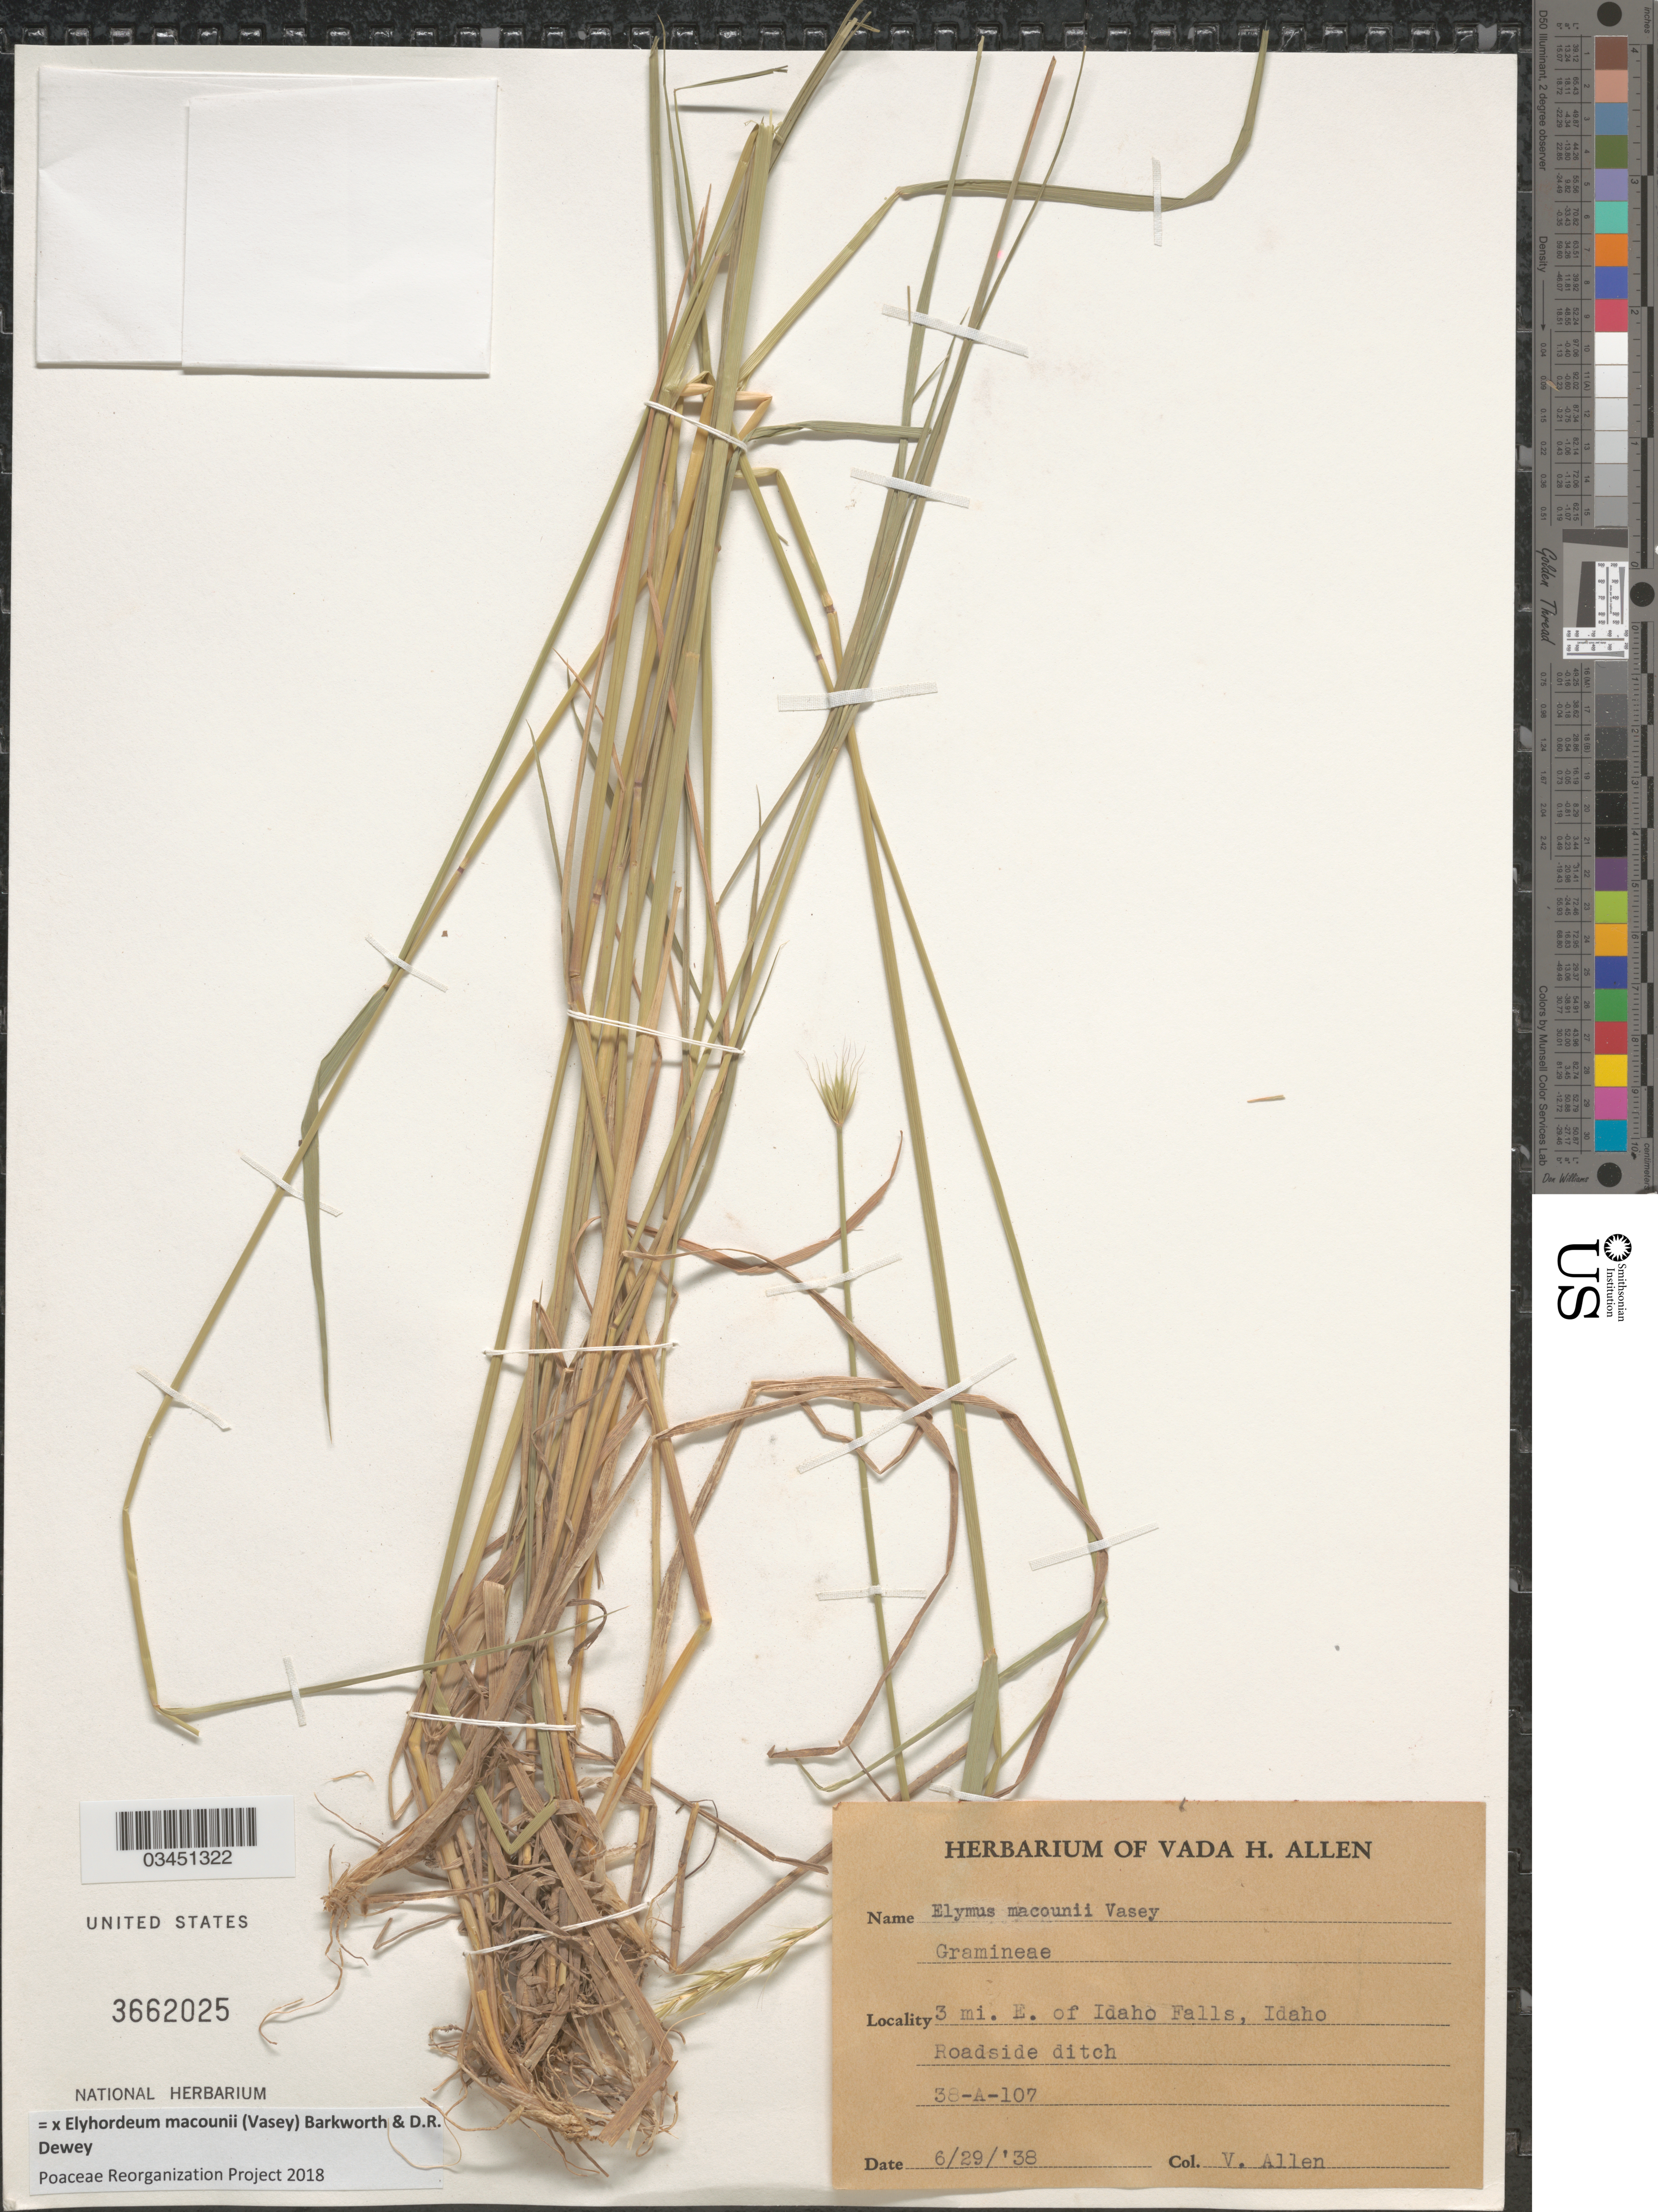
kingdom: Plantae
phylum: Tracheophyta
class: Liliopsida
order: Poales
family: Poaceae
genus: Elyhordeum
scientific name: x Elyhordeum macounii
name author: (Vasey) Barkworth & Dewey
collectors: V. Allen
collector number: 38-A-107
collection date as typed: Transcribed d/m/y: 29/6/38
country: United States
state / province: Idaho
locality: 3 mi. E. of Idaho Falls.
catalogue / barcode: US 3662025